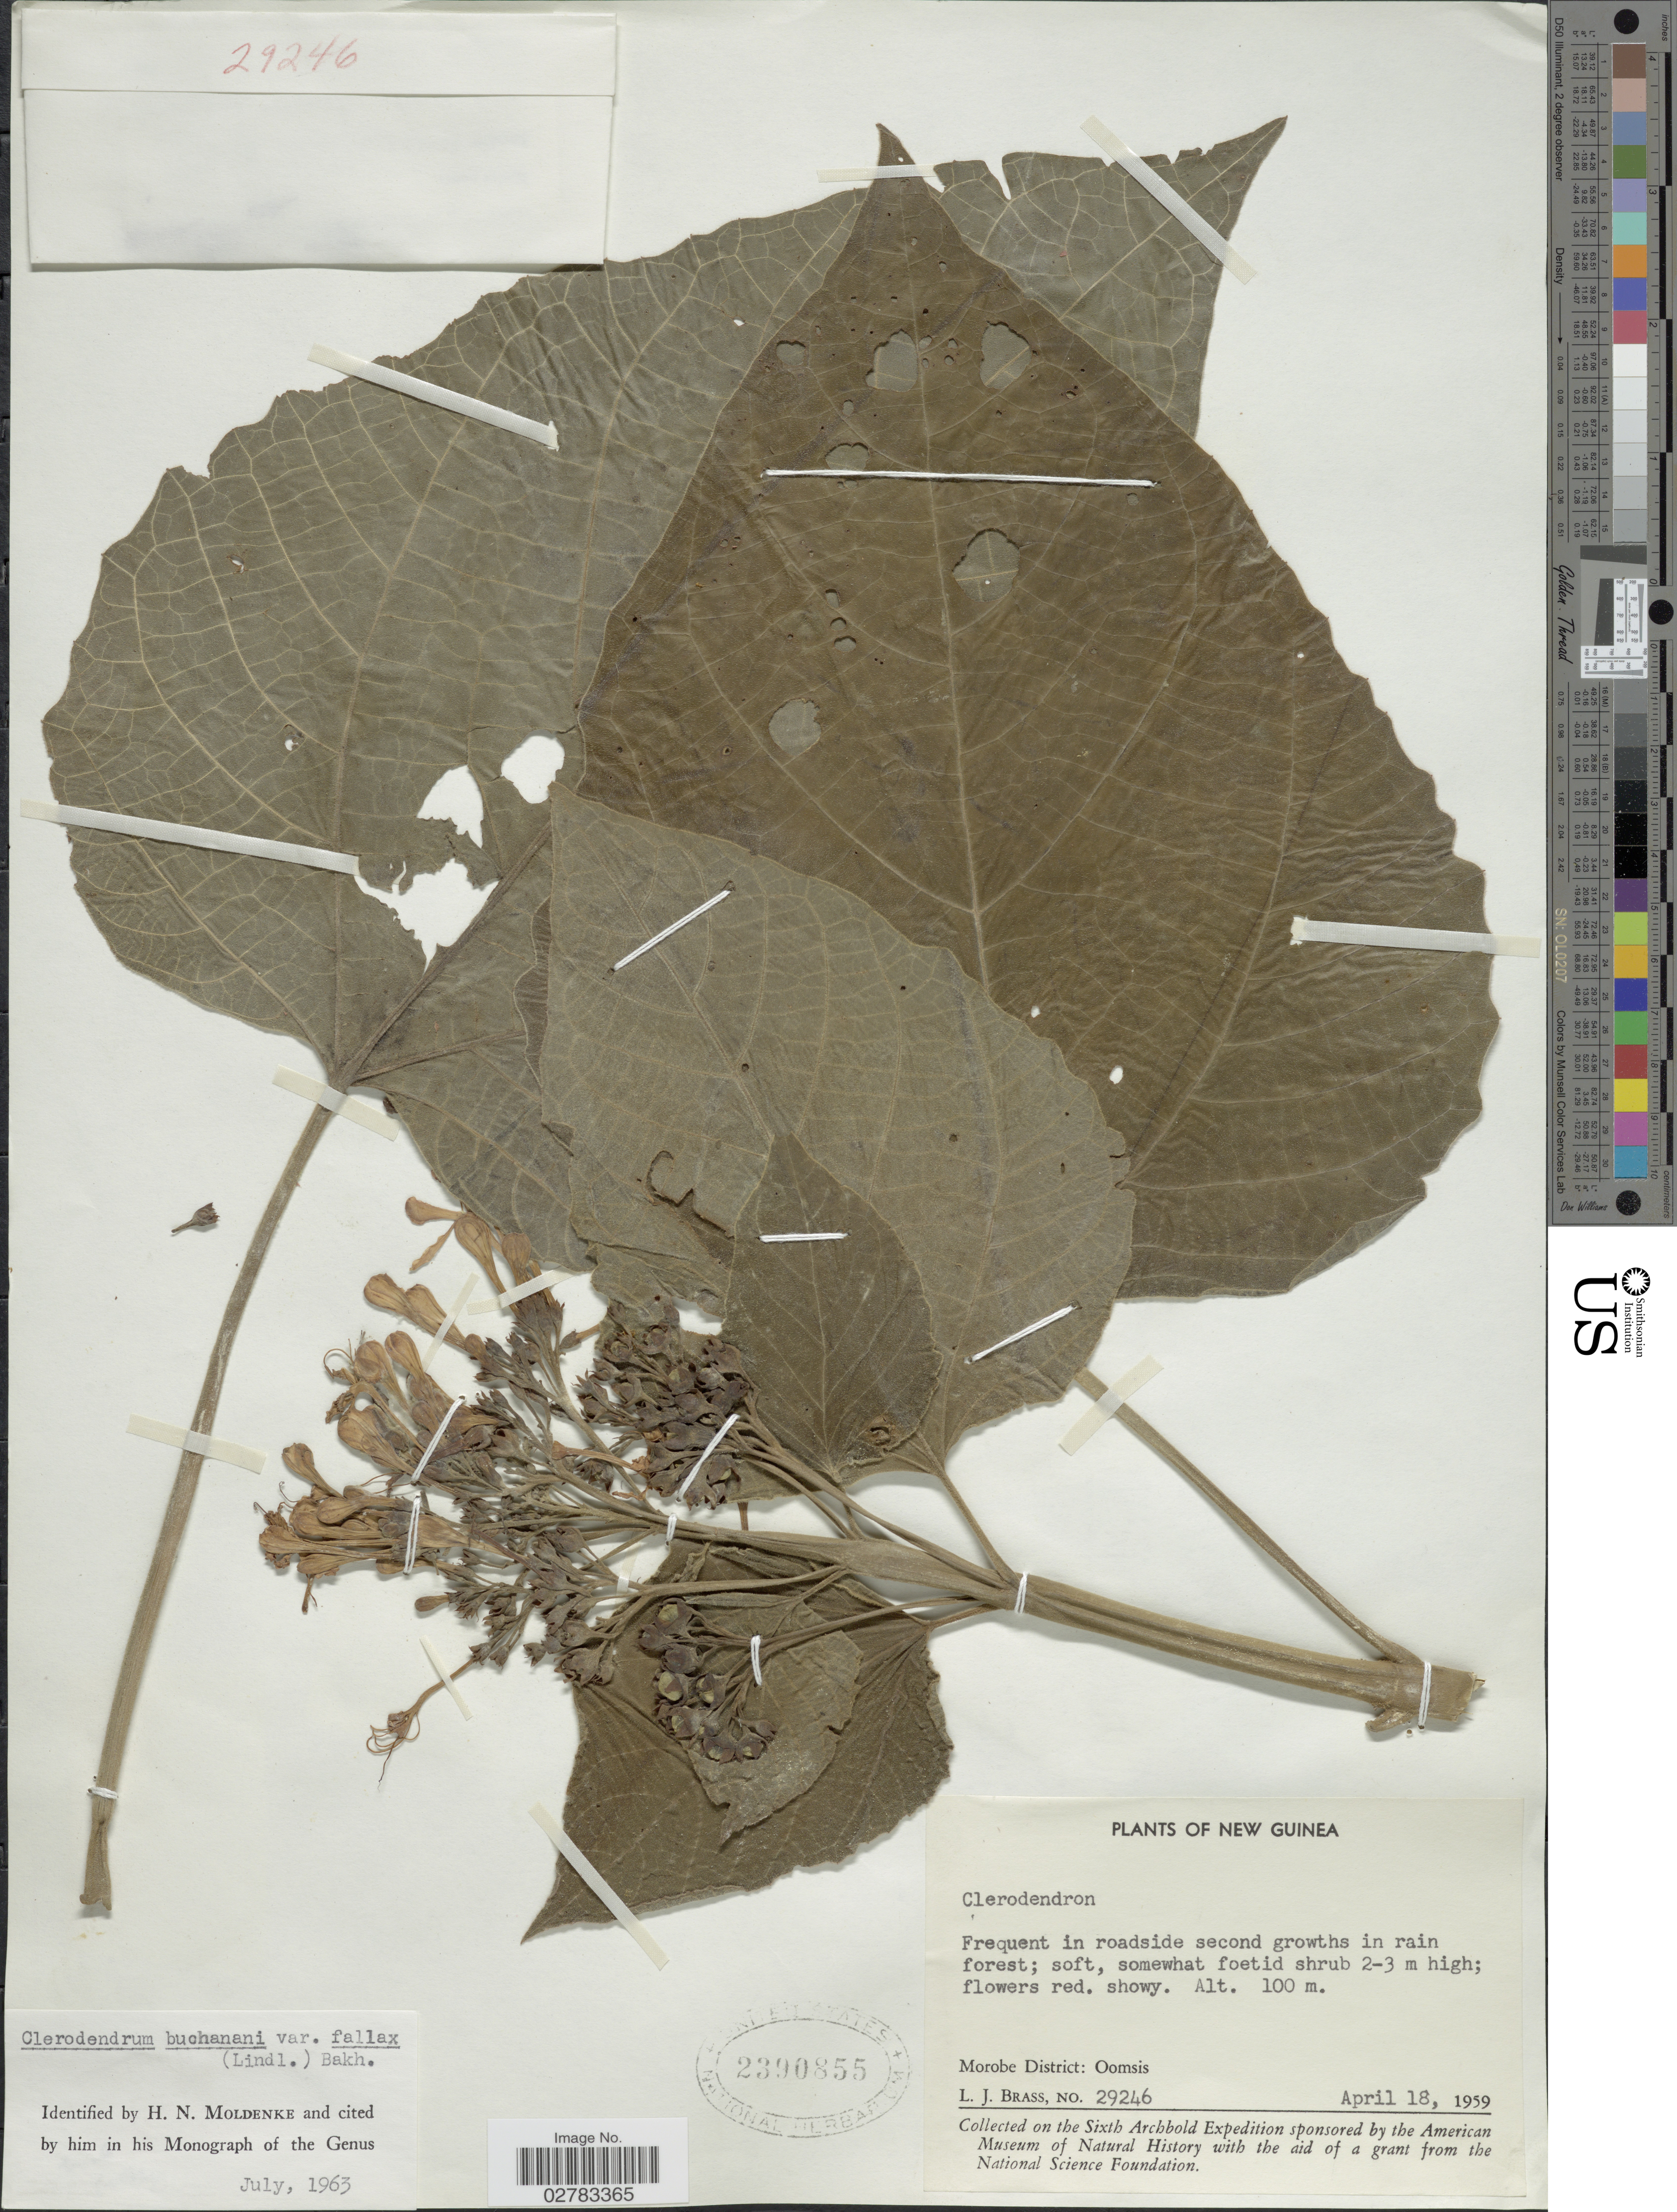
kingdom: Plantae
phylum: Tracheophyta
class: Magnoliopsida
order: Lamiales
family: Lamiaceae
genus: Clerodendrum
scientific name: Clerodendrum speciosissimum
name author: Drapiez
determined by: Wagner, W. L., (BOT), Smithsonian Institution - National Museum of Natural History (UNITED STATES)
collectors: L. J. Brass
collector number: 29246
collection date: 1959-04-18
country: Papua New Guinea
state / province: Morobe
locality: New Guinea, Morobe District: Oomsis.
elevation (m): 100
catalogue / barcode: US 2390855